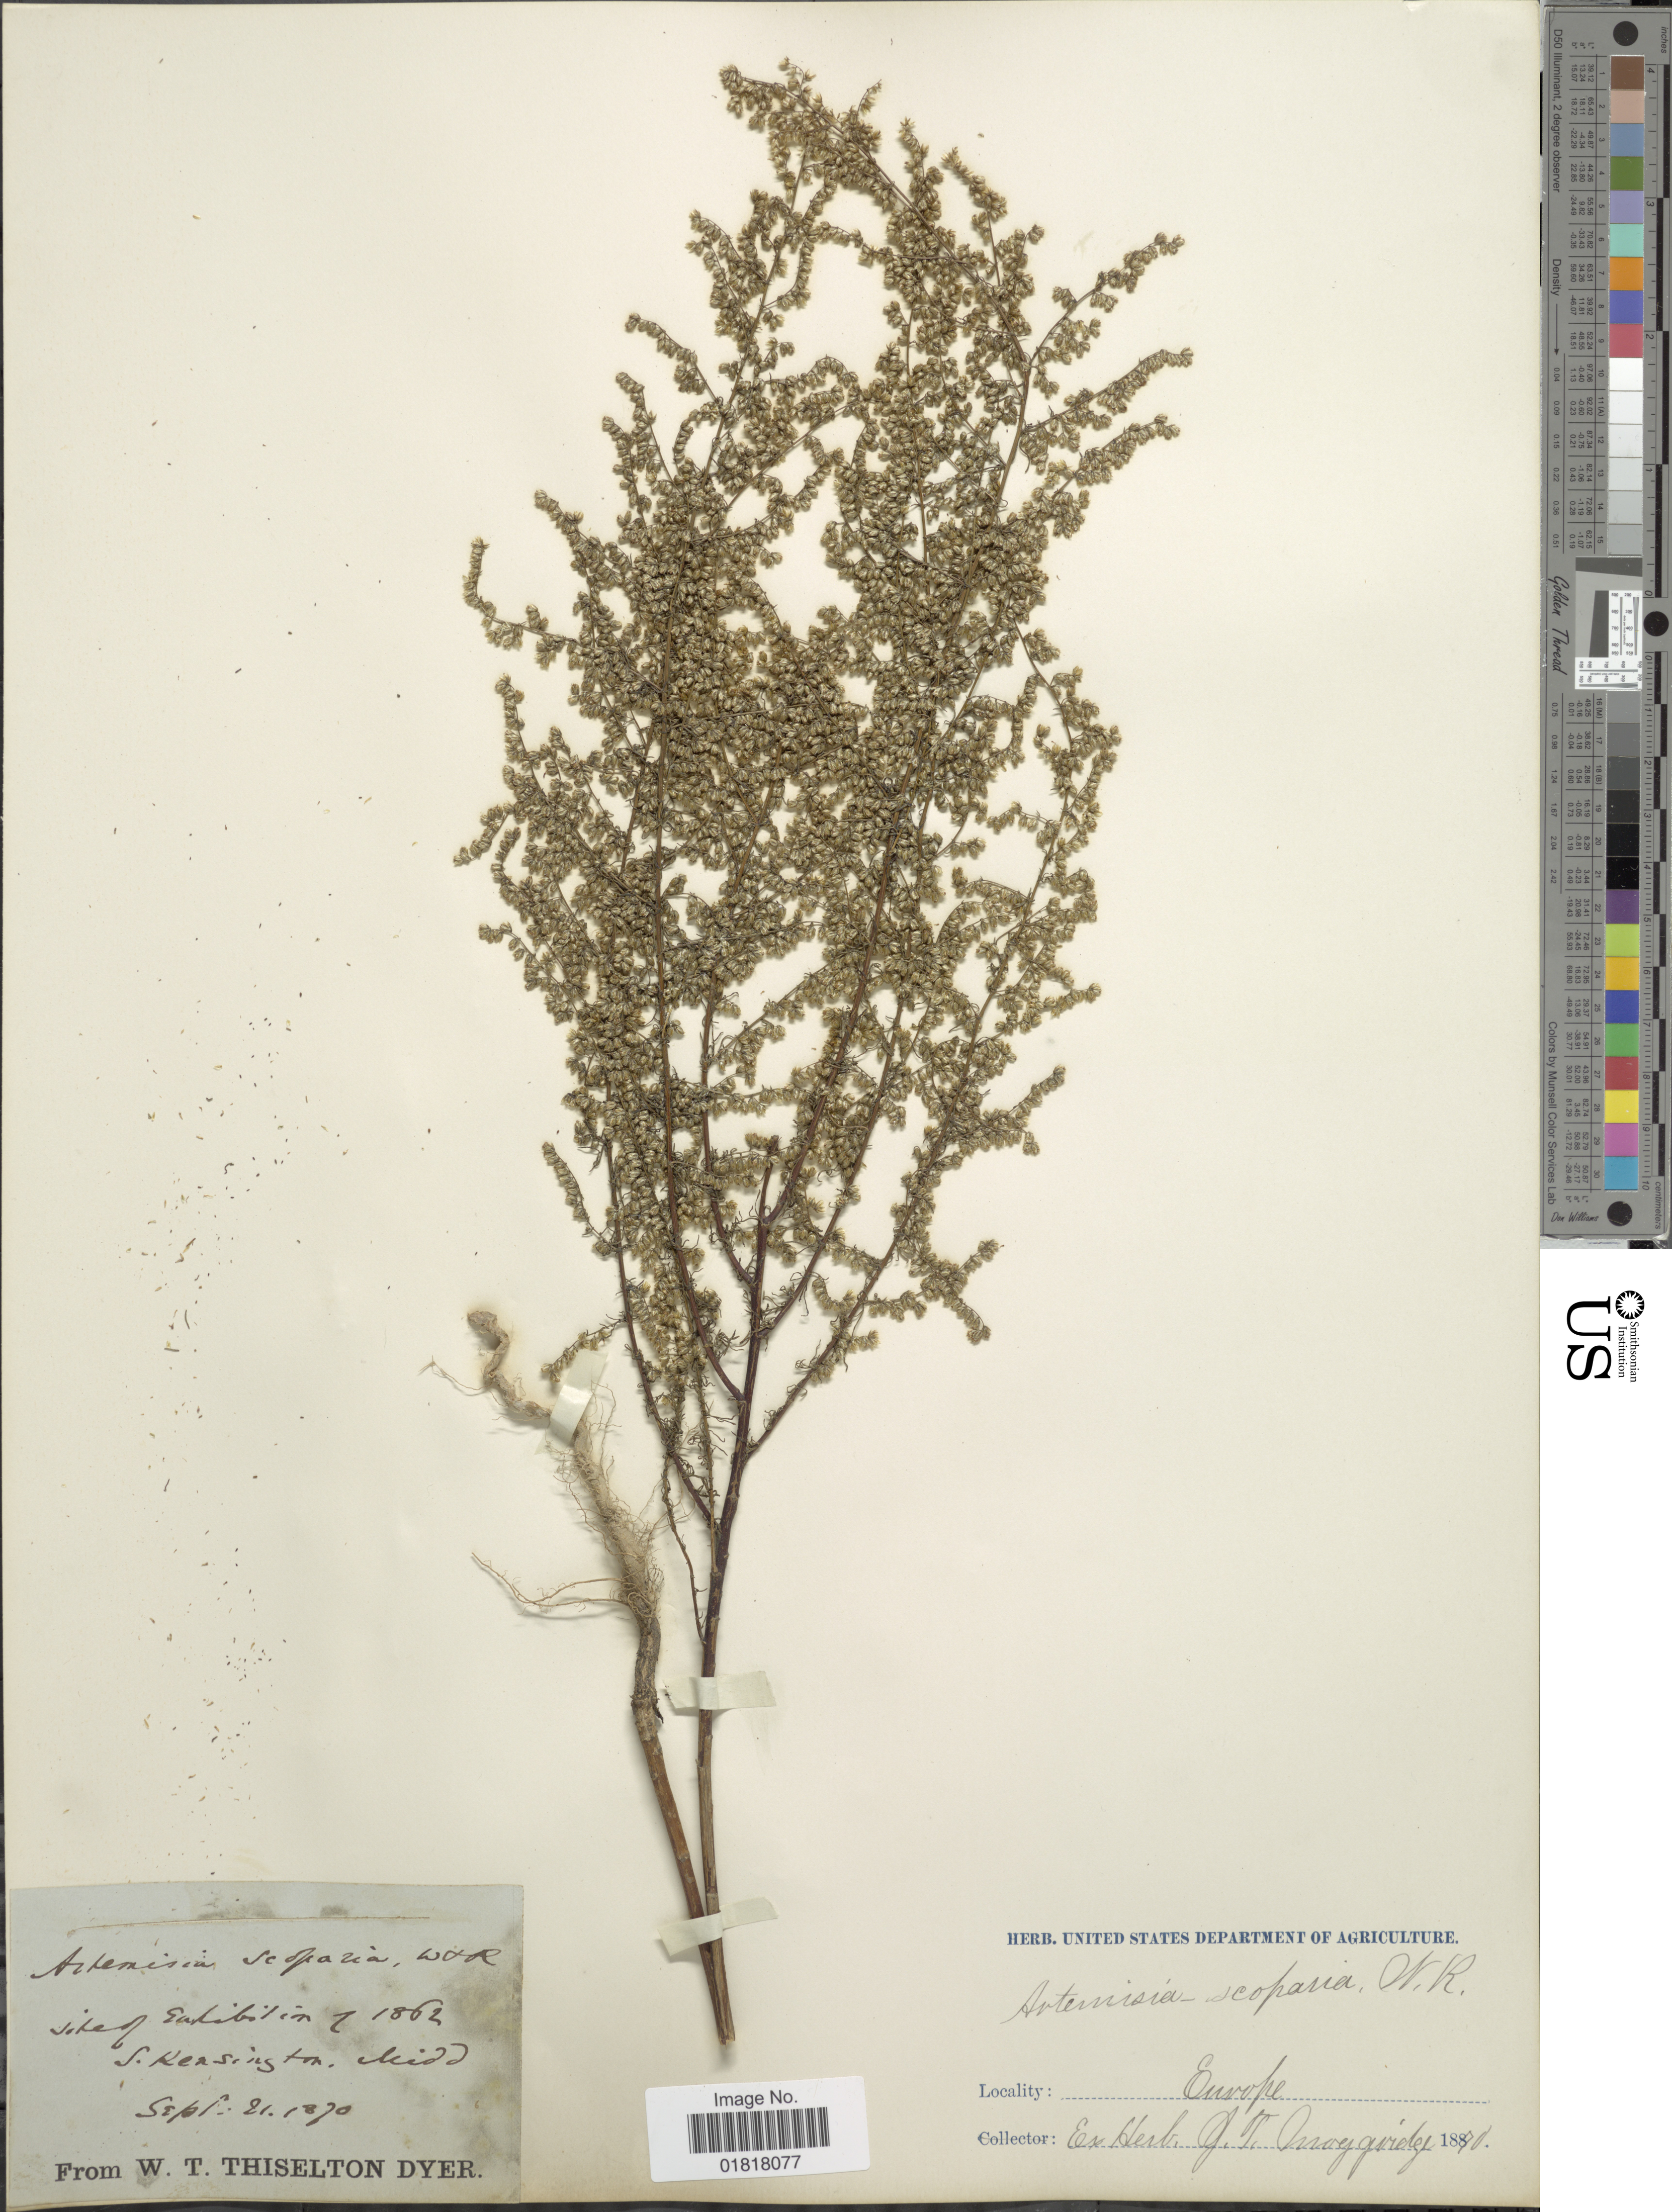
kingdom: Plantae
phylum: Tracheophyta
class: Magnoliopsida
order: Asterales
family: Asteraceae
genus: Artemisia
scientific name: Artemisia scoparia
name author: Waldst. & Kit.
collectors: W. T. Dyer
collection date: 1870-09-21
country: United Kingdom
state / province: England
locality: S. Kensington